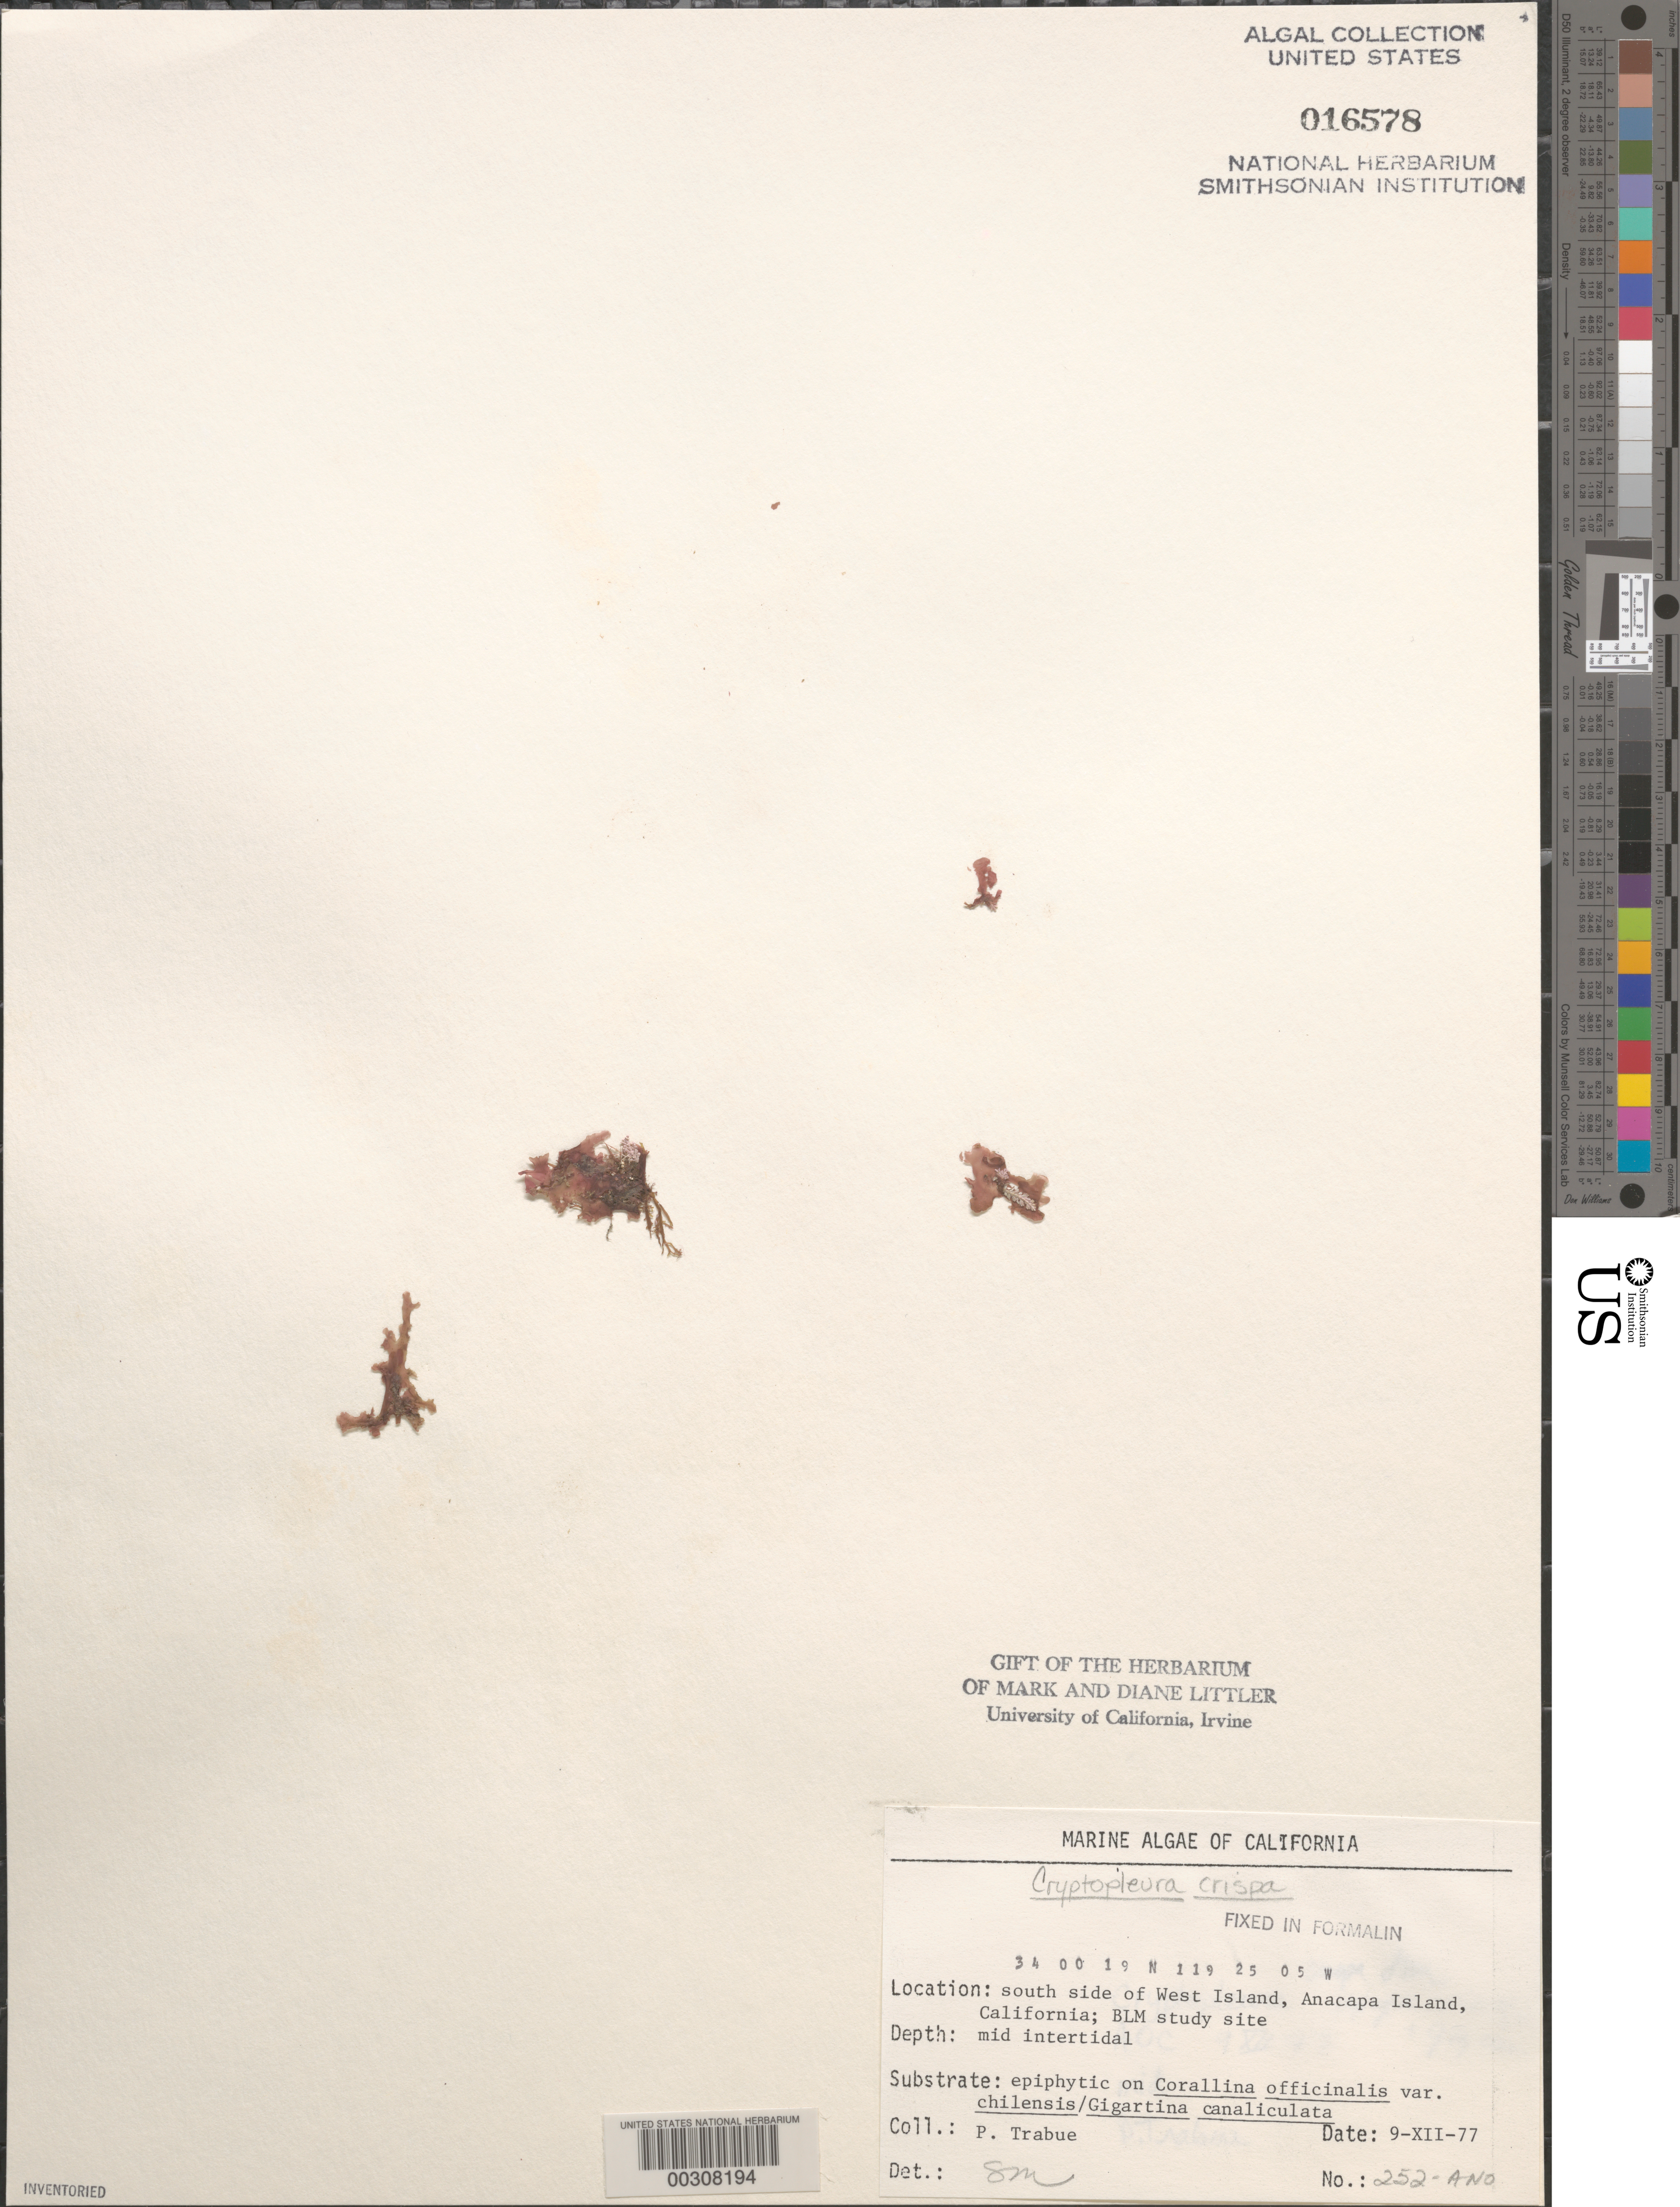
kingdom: Plantae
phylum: Rhodophyta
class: Florideophyceae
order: Ceramiales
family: Delesseriaceae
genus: Cryptopleura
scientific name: Cryptopleura crispa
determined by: Murray, S. N.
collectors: P. J. Trabue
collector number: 252-ANO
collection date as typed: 09 Dec 1977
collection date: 1977-12-09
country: United States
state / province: California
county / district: Ventura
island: Anacapa Island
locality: South side of west island, near Cat Rock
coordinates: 34 00 19 N, 119 25 05 W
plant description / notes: BLM-SOCALBIGHT Rocky Intertidal Survey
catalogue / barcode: US 16578